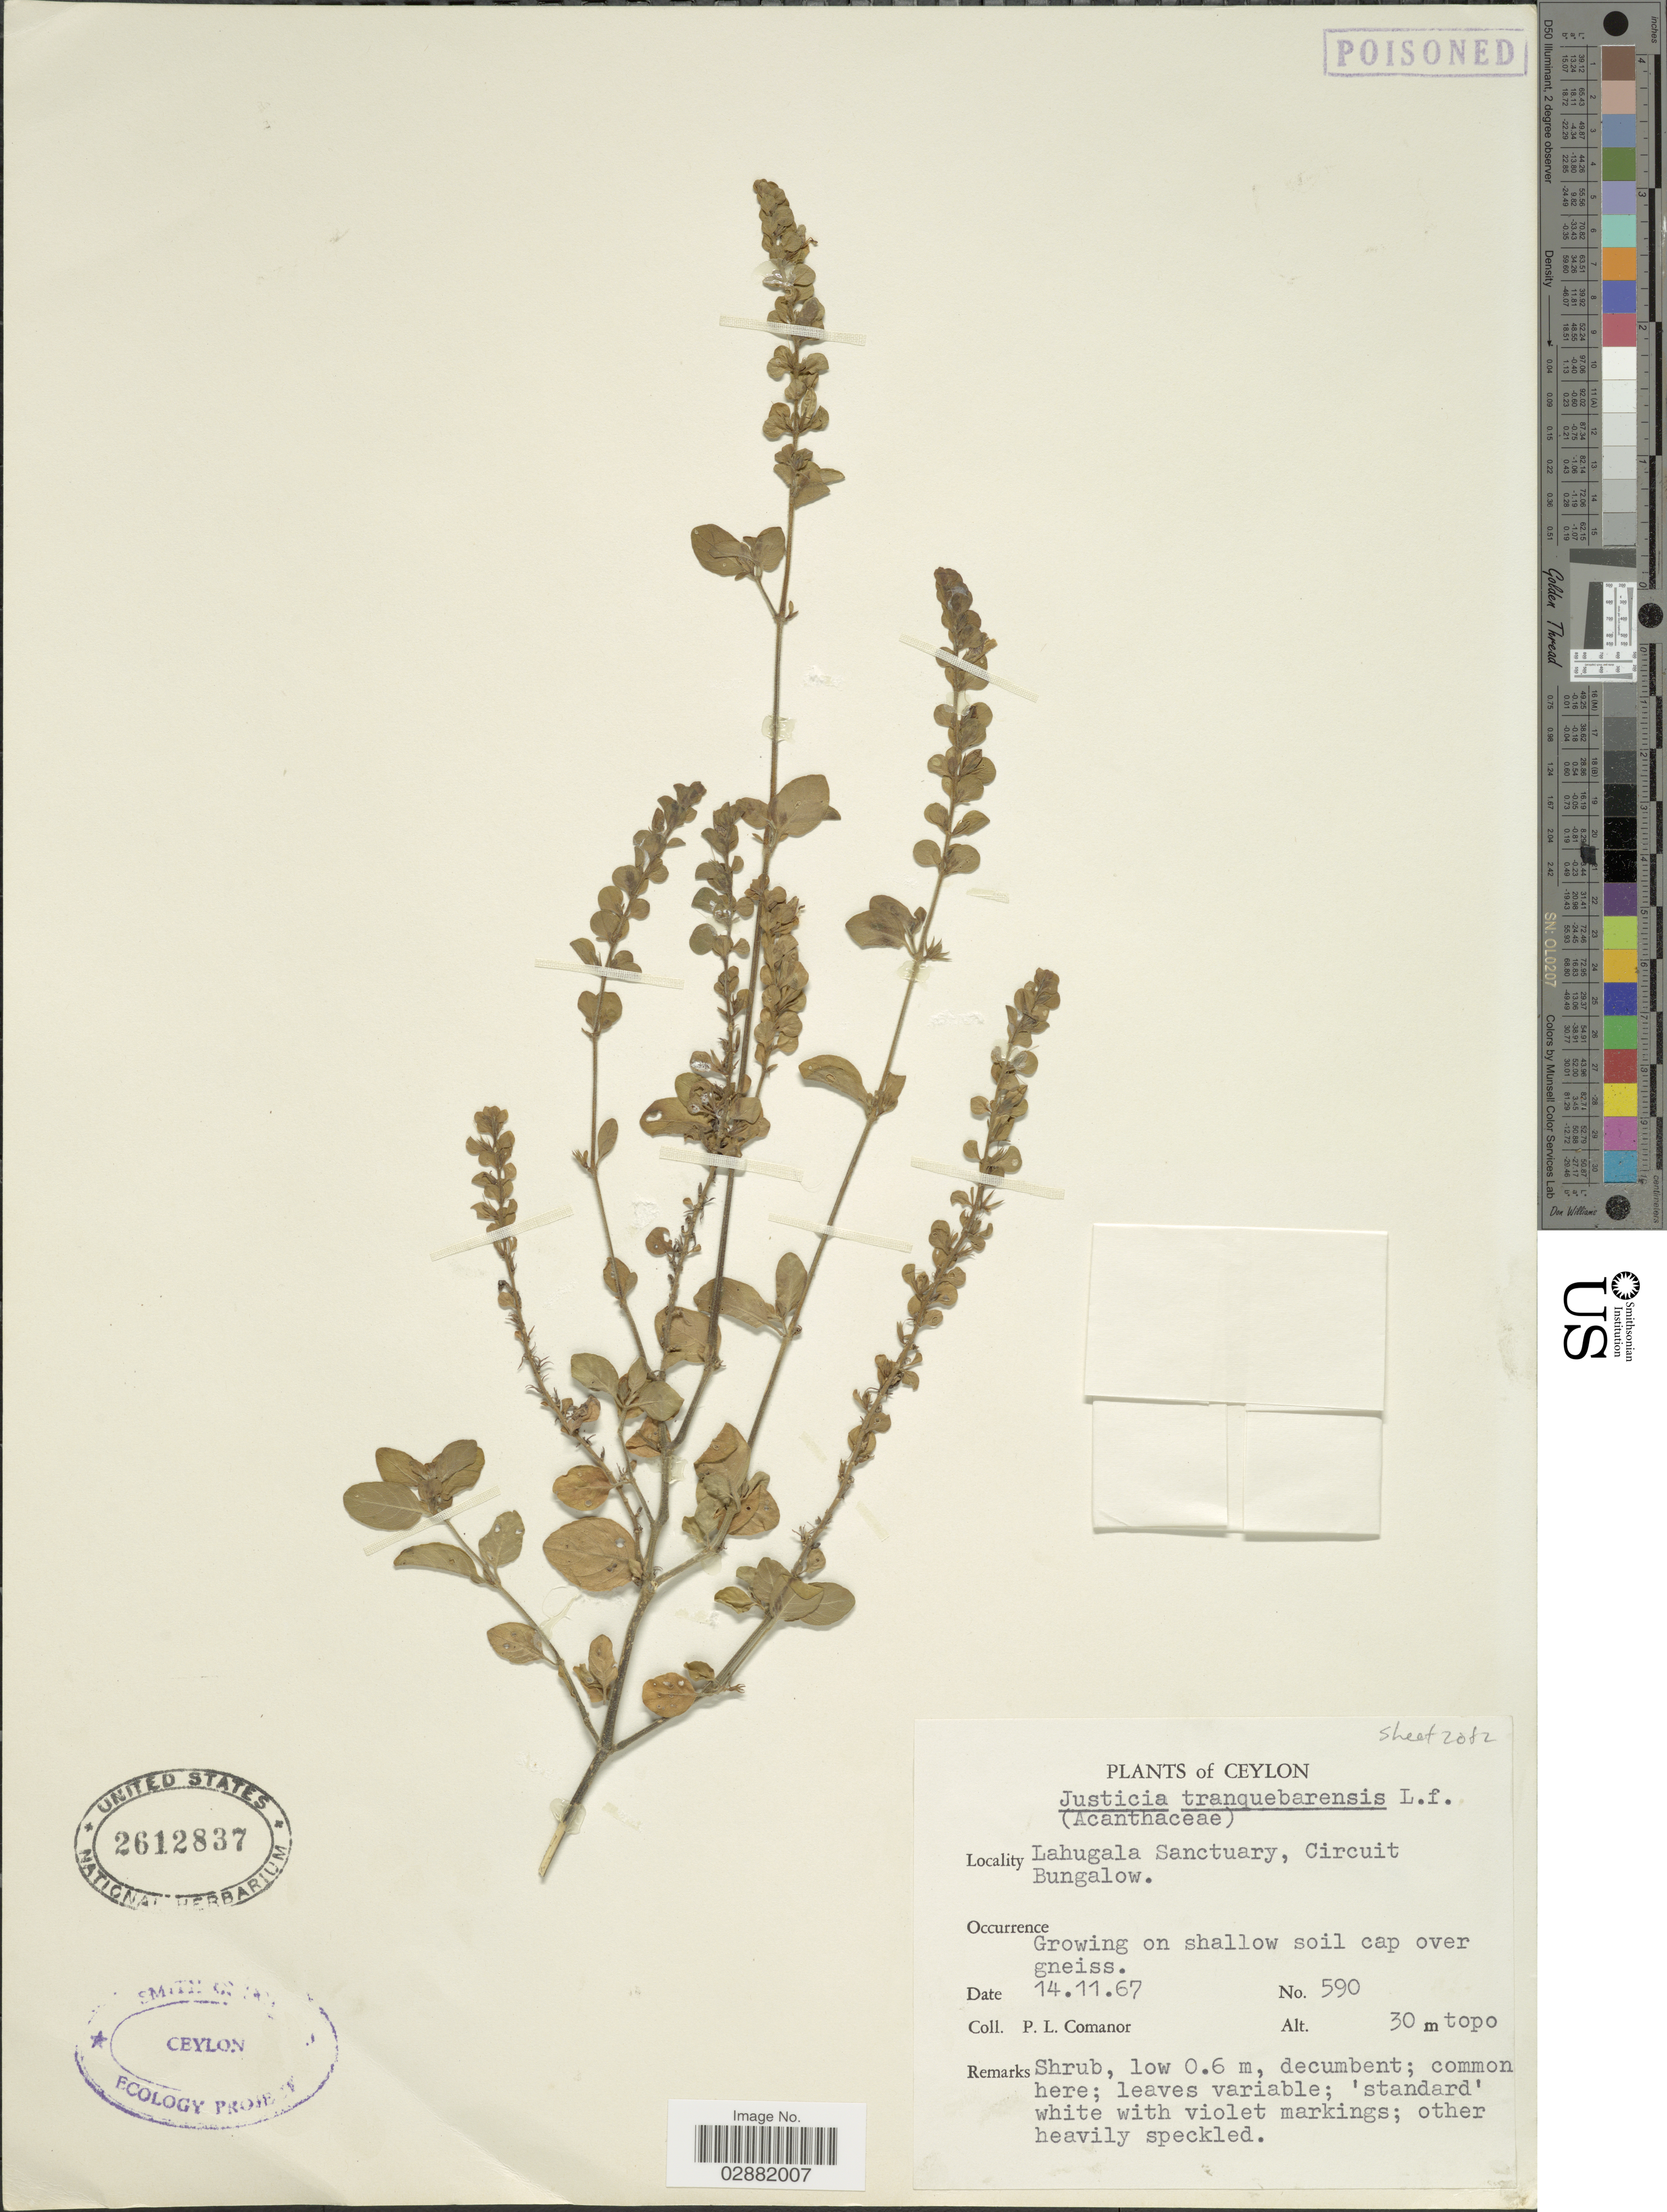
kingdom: Plantae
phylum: Tracheophyta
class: Magnoliopsida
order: Lamiales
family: Acanthaceae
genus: Justicia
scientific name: Justicia tranquebariensis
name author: L. f.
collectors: P. Comanor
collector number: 590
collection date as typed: Transcribed d/m/y: 14/11/67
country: Sri Lanka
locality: Ceylon, Lahugala Sanctuary, Circuit Bungalow.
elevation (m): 30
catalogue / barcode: US 2612837